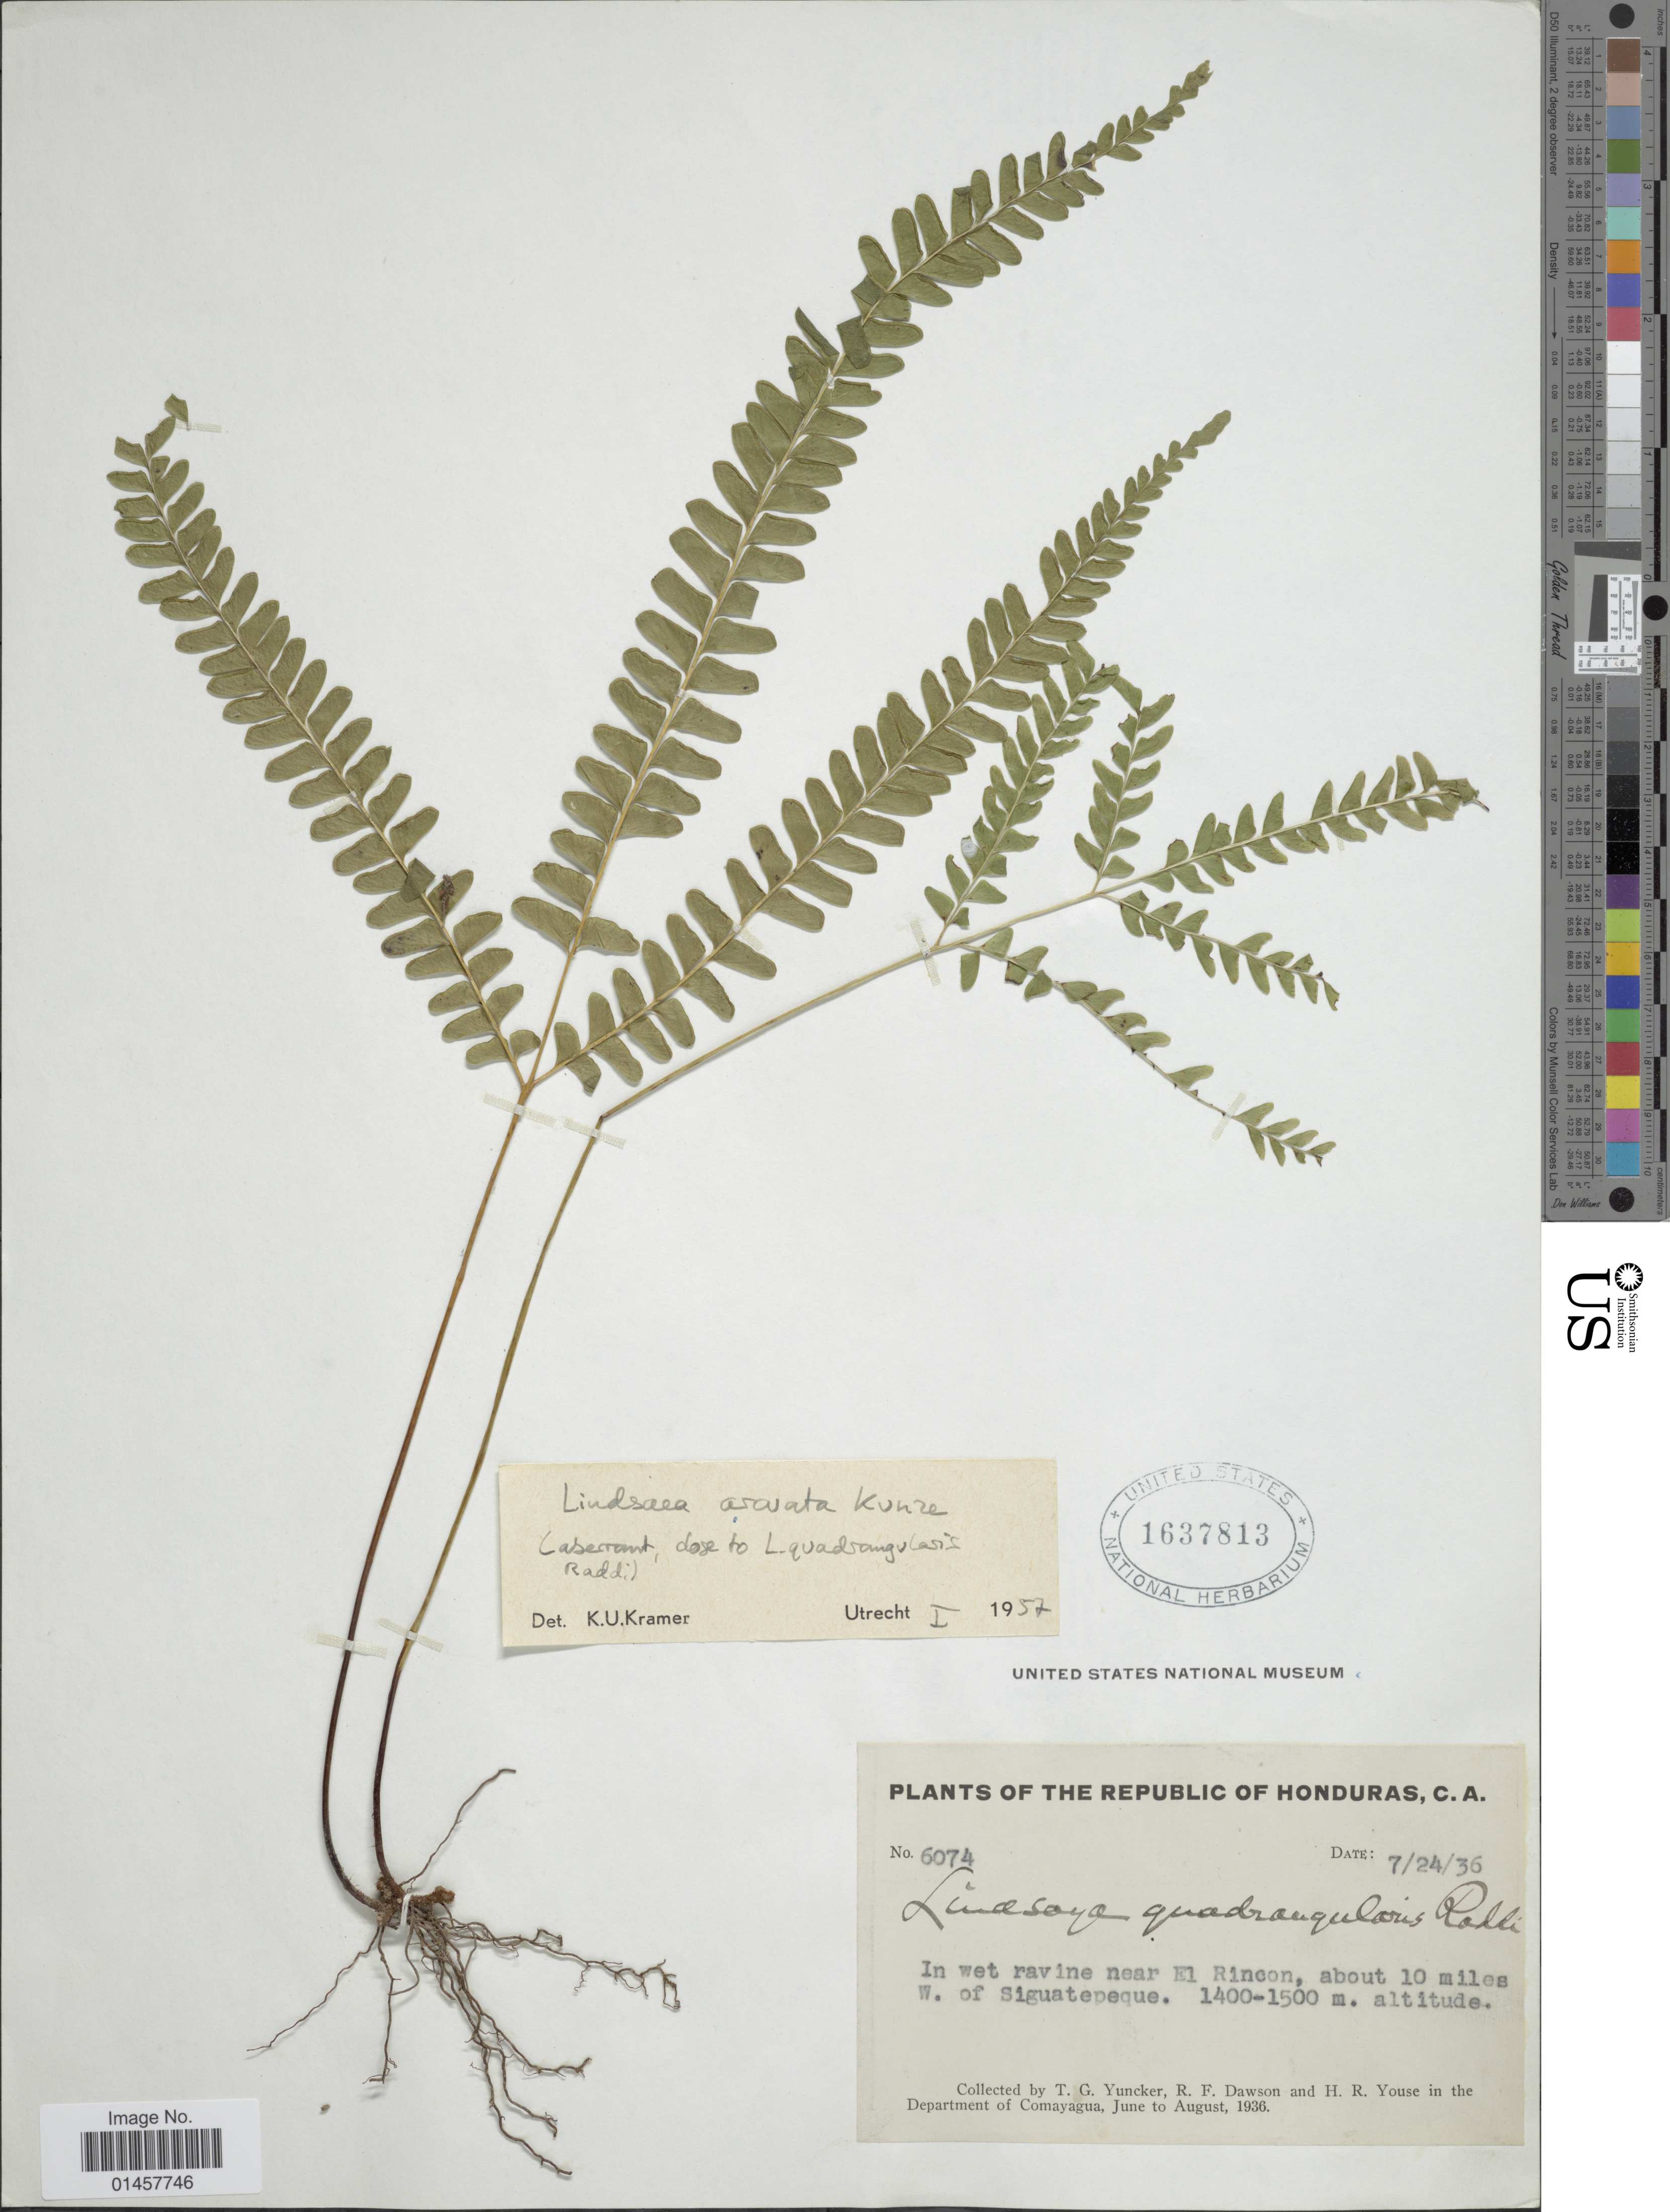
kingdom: Plantae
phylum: Tracheophyta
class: Polypodiopsida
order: Polypodiales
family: Lindsaeaceae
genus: Lindsaea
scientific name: Lindsaea arcuata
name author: Kunze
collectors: T. G. Yuncker, R. F. Dawson, H. Youse & H. Youse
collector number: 6074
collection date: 1936-07-24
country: United States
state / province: California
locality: Republic of Honduras, C.A., in wet ravine near El Rincon, about 10 miles W of Singuatepeque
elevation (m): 1400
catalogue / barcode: US 1637813